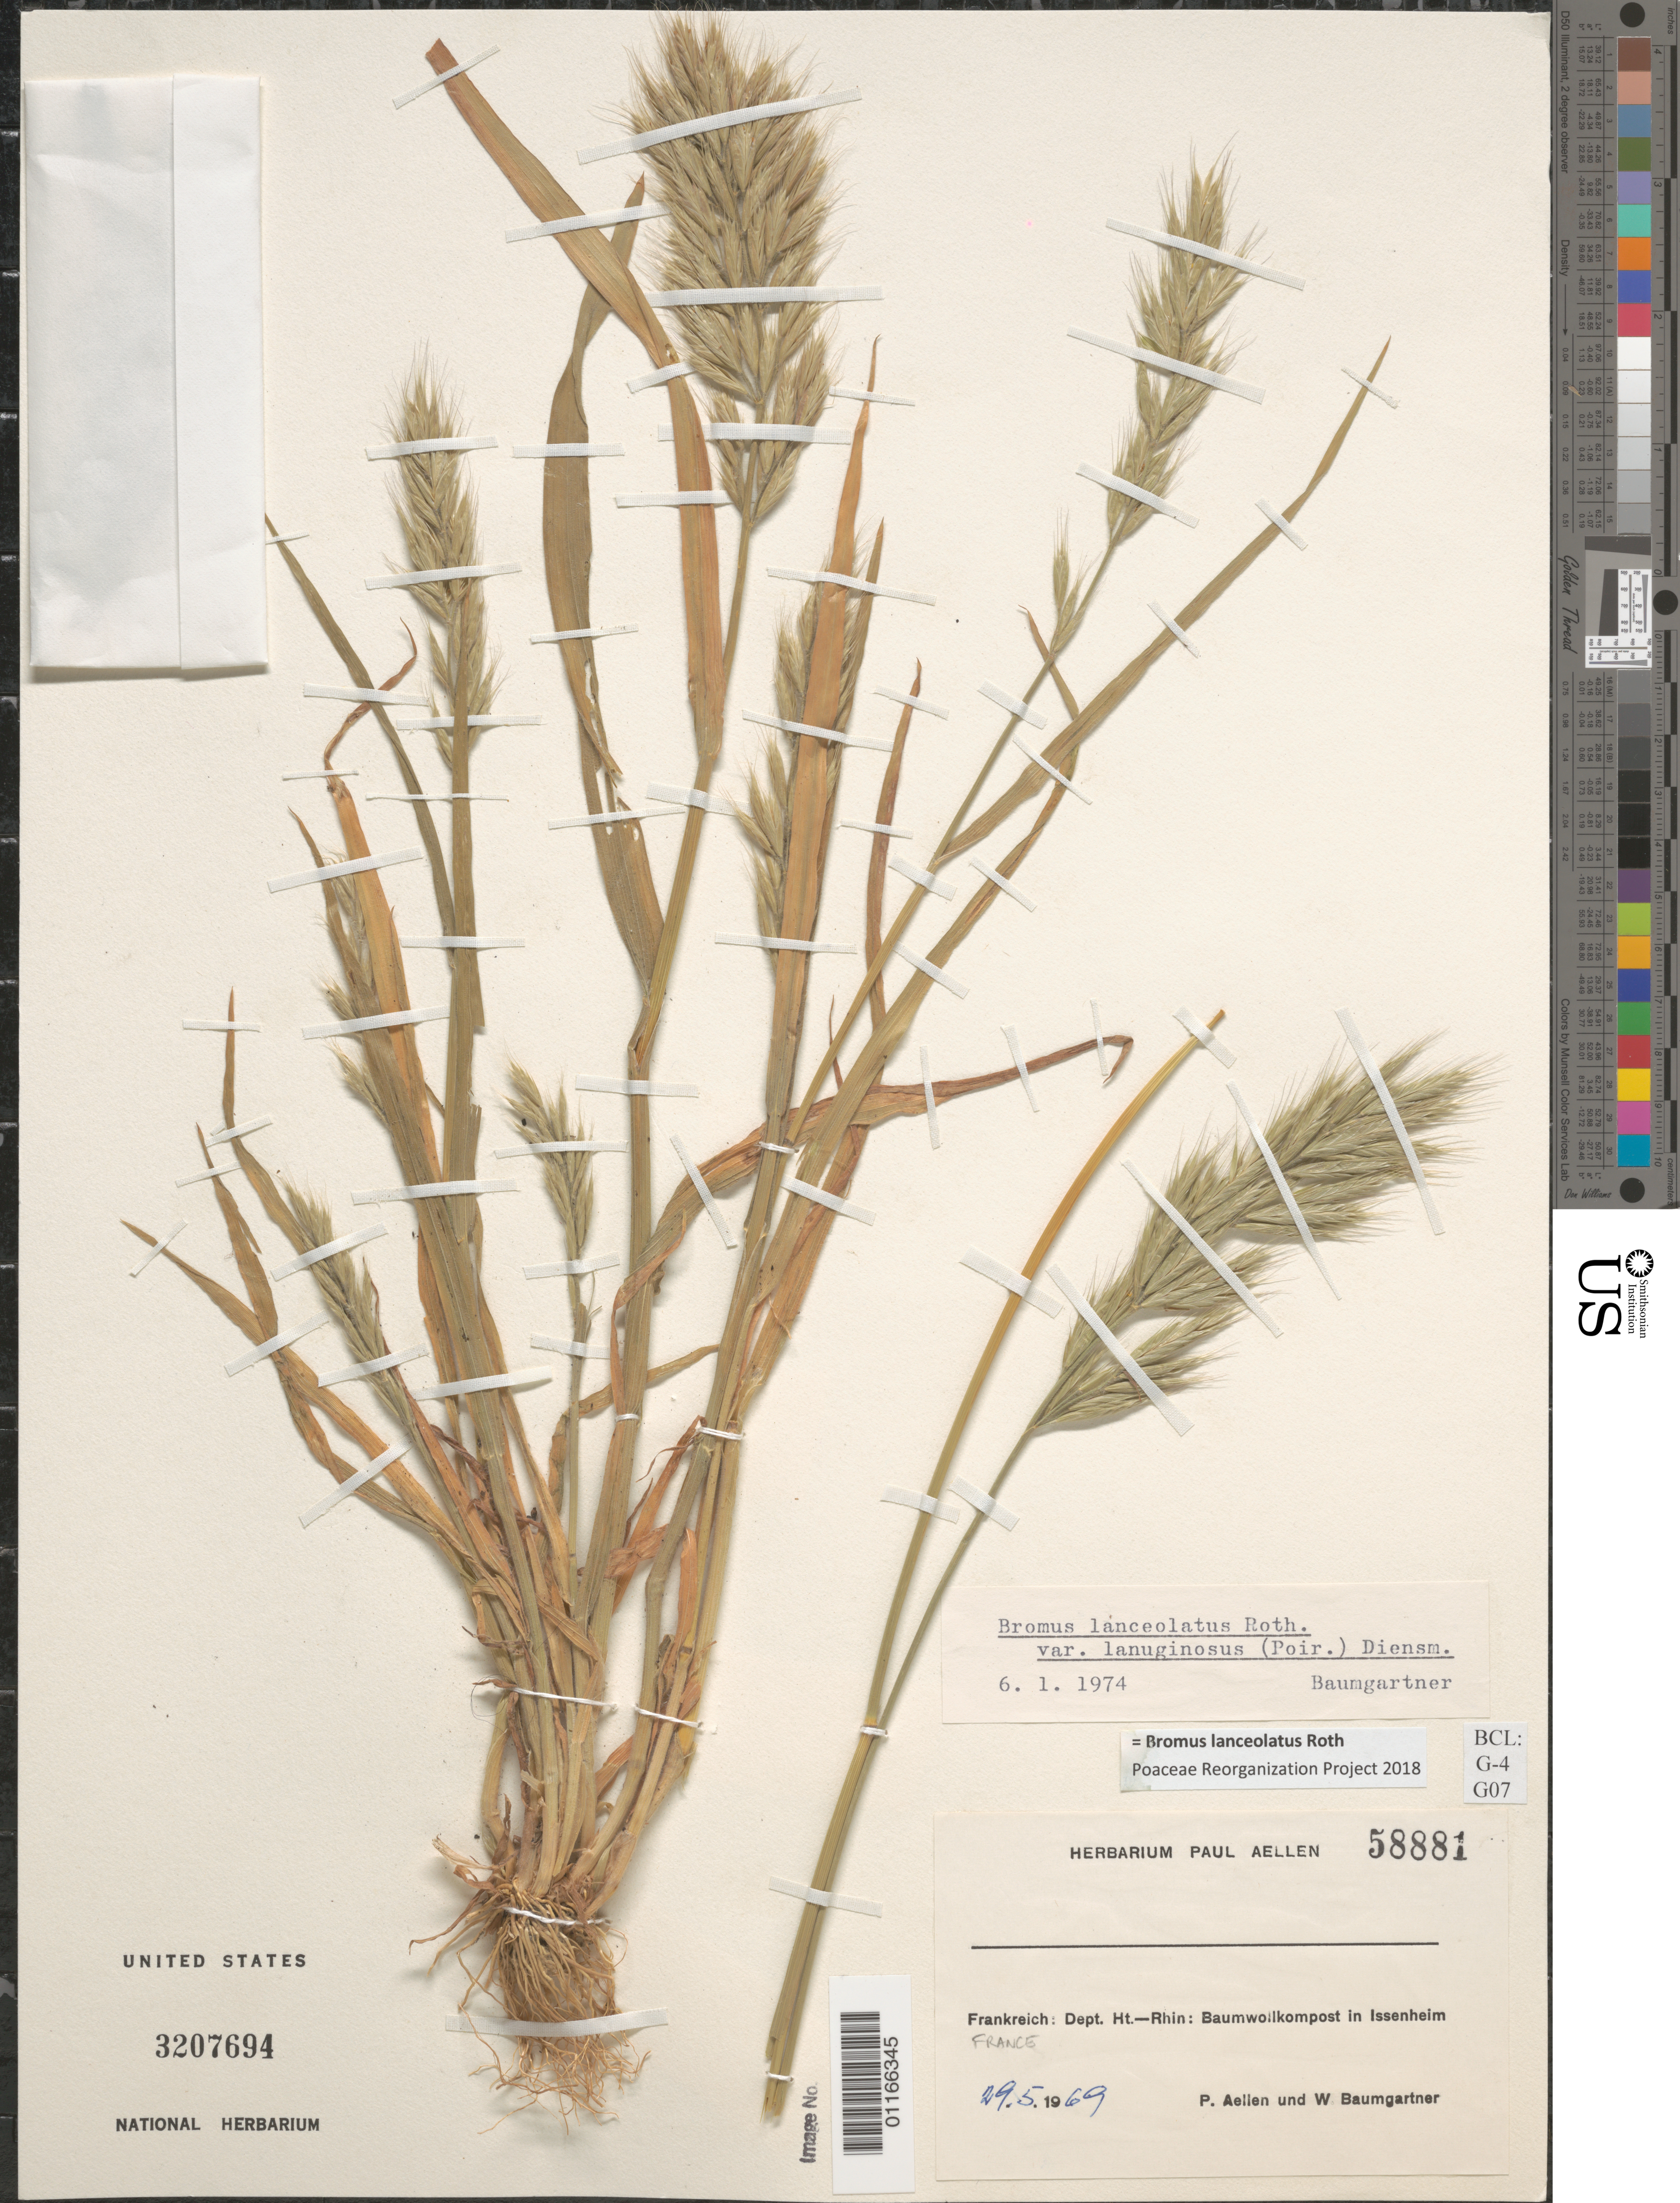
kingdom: Plantae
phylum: Tracheophyta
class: Liliopsida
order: Poales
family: Poaceae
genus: Bromus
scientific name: Bromus lanceolatus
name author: Roth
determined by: Poaceae Reorganization Project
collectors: P. Aellen & W. Baumgartner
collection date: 1969-05-29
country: France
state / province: Grand Est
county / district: Haut-Rhin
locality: Issenheim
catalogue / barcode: US 3207694